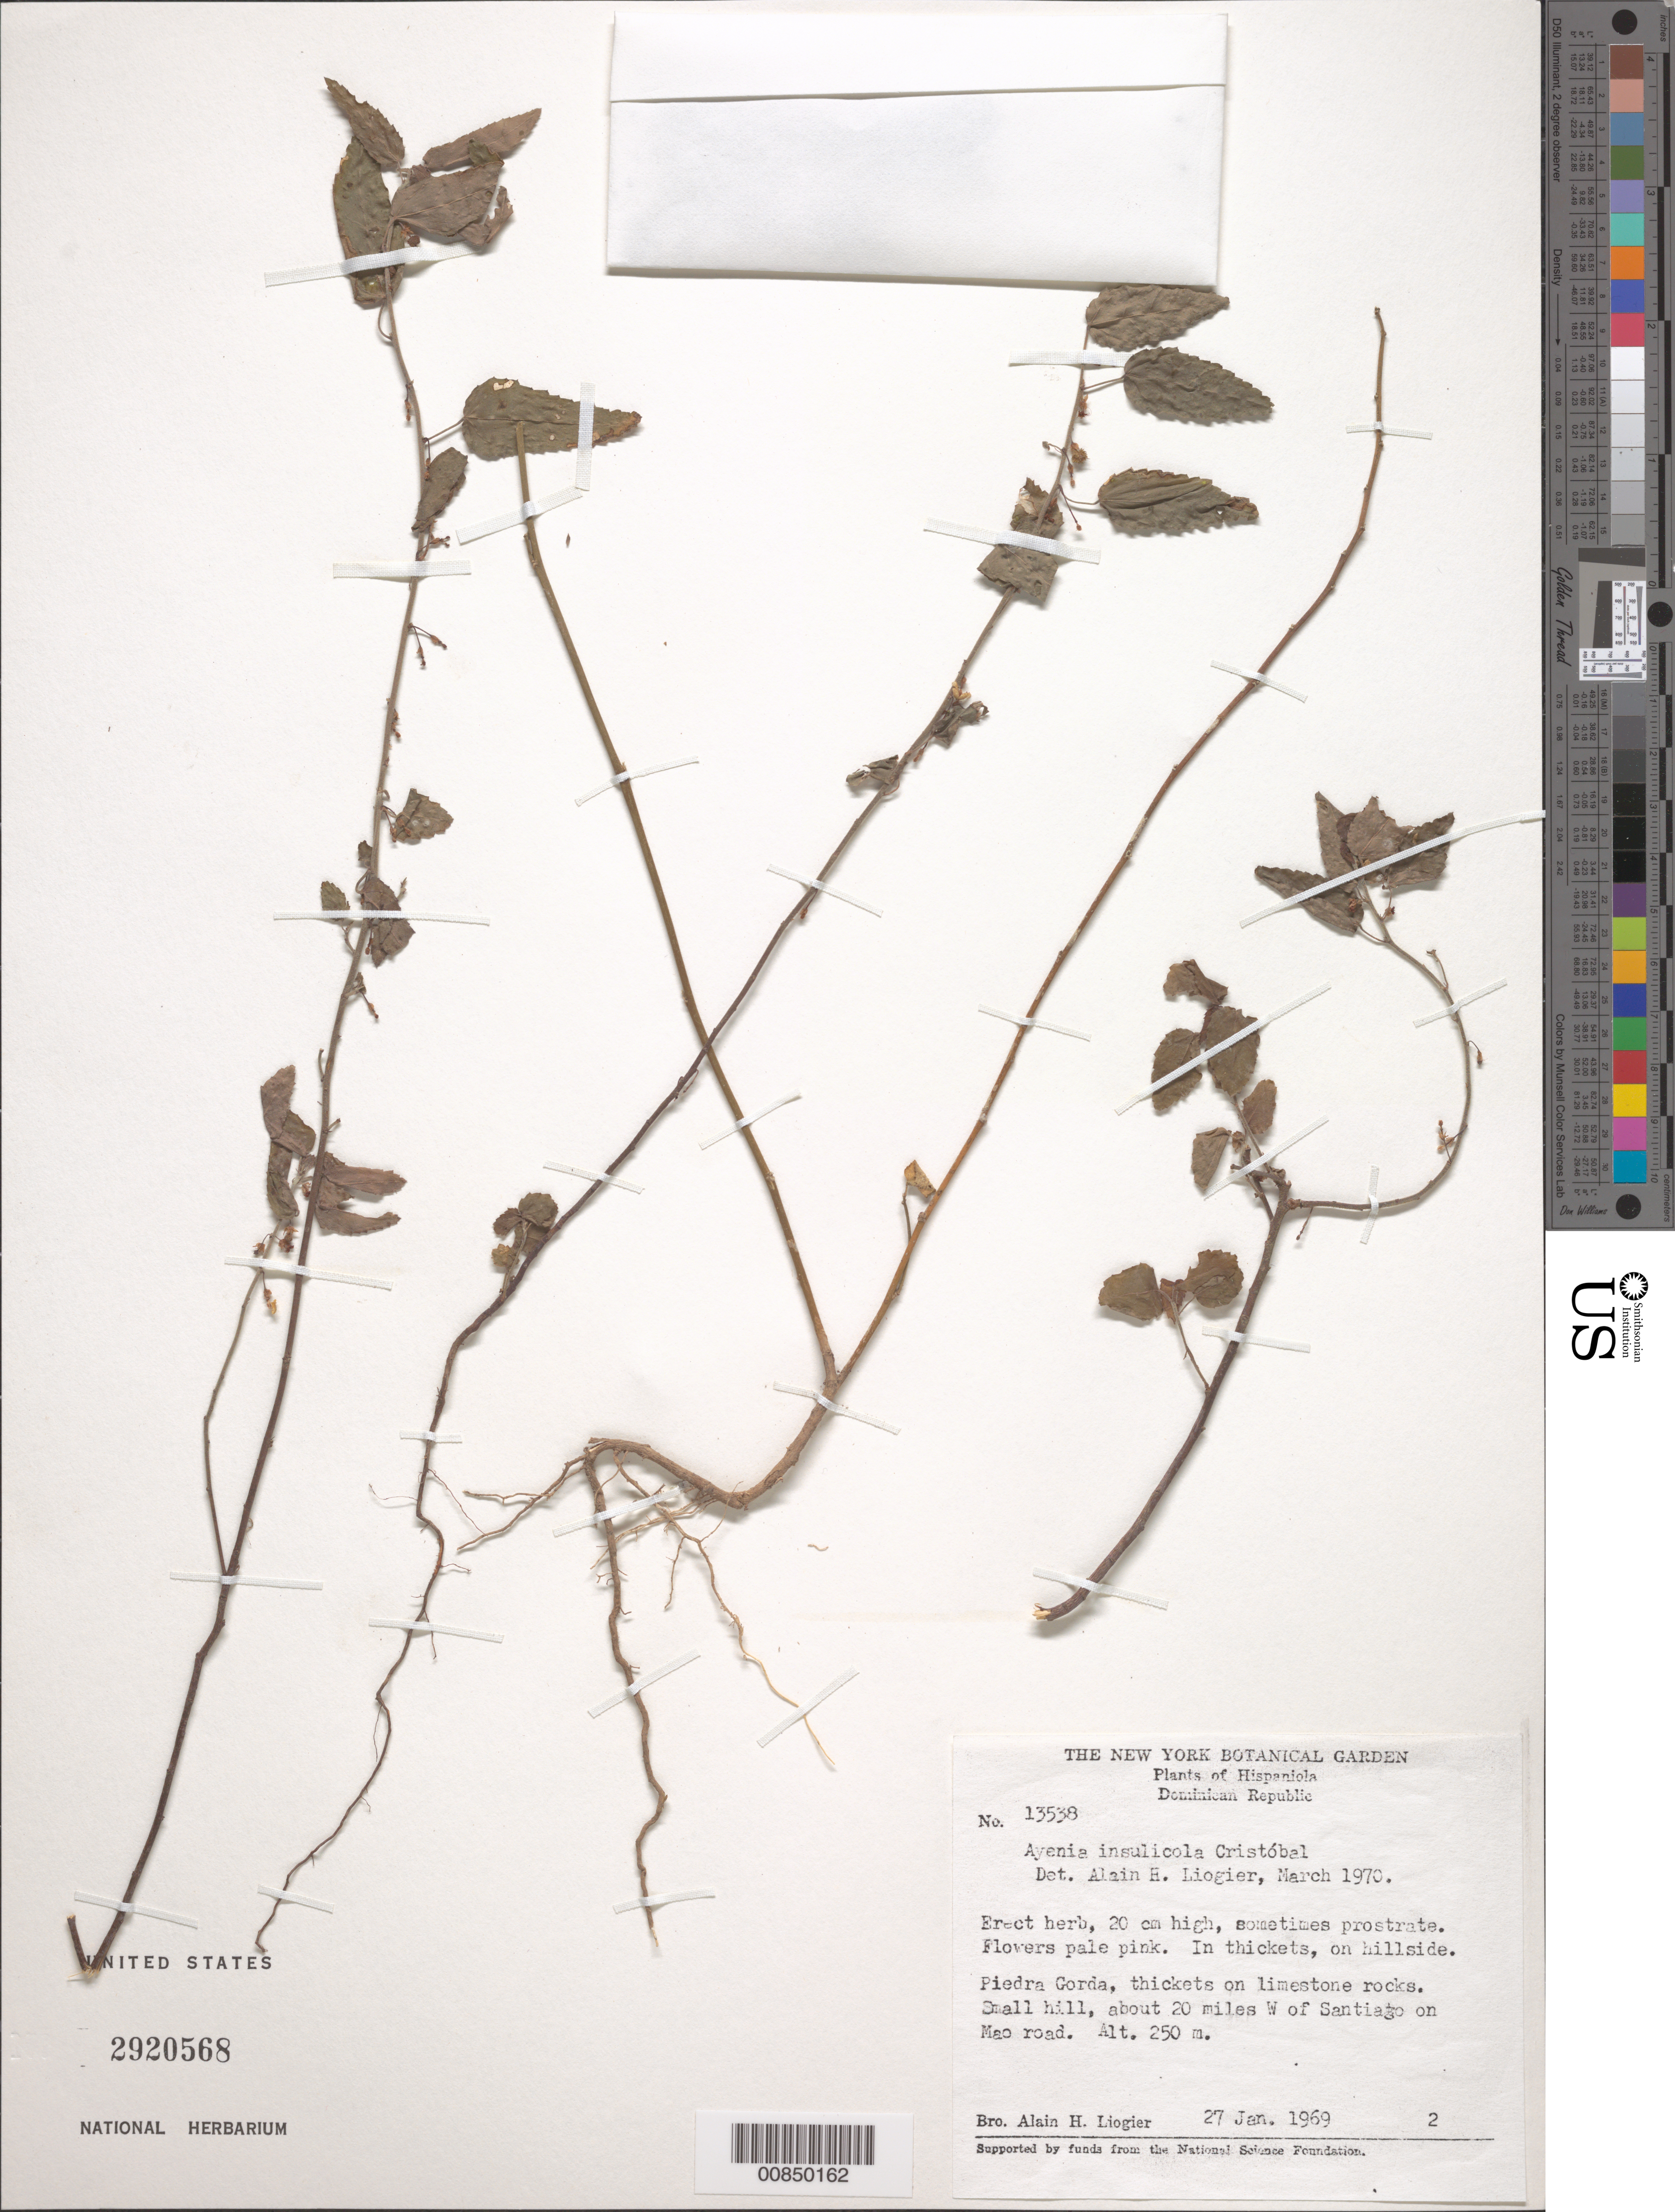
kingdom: Plantae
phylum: Tracheophyta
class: Magnoliopsida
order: Malvales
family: Malvaceae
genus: Ayenia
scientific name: Ayenia insulicola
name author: Cristóbal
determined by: Liogier, Alain H.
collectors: A. H. Liogier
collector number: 13538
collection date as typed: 27 Jan 1969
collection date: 1969-01-27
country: Dominican Republic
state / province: Santiago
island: Hispaniola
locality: Piedra Gorda, about 20 miles W of Santiago on Mao road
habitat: In thickets on limestone rocks on hillside of small hill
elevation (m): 250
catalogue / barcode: US 2920568